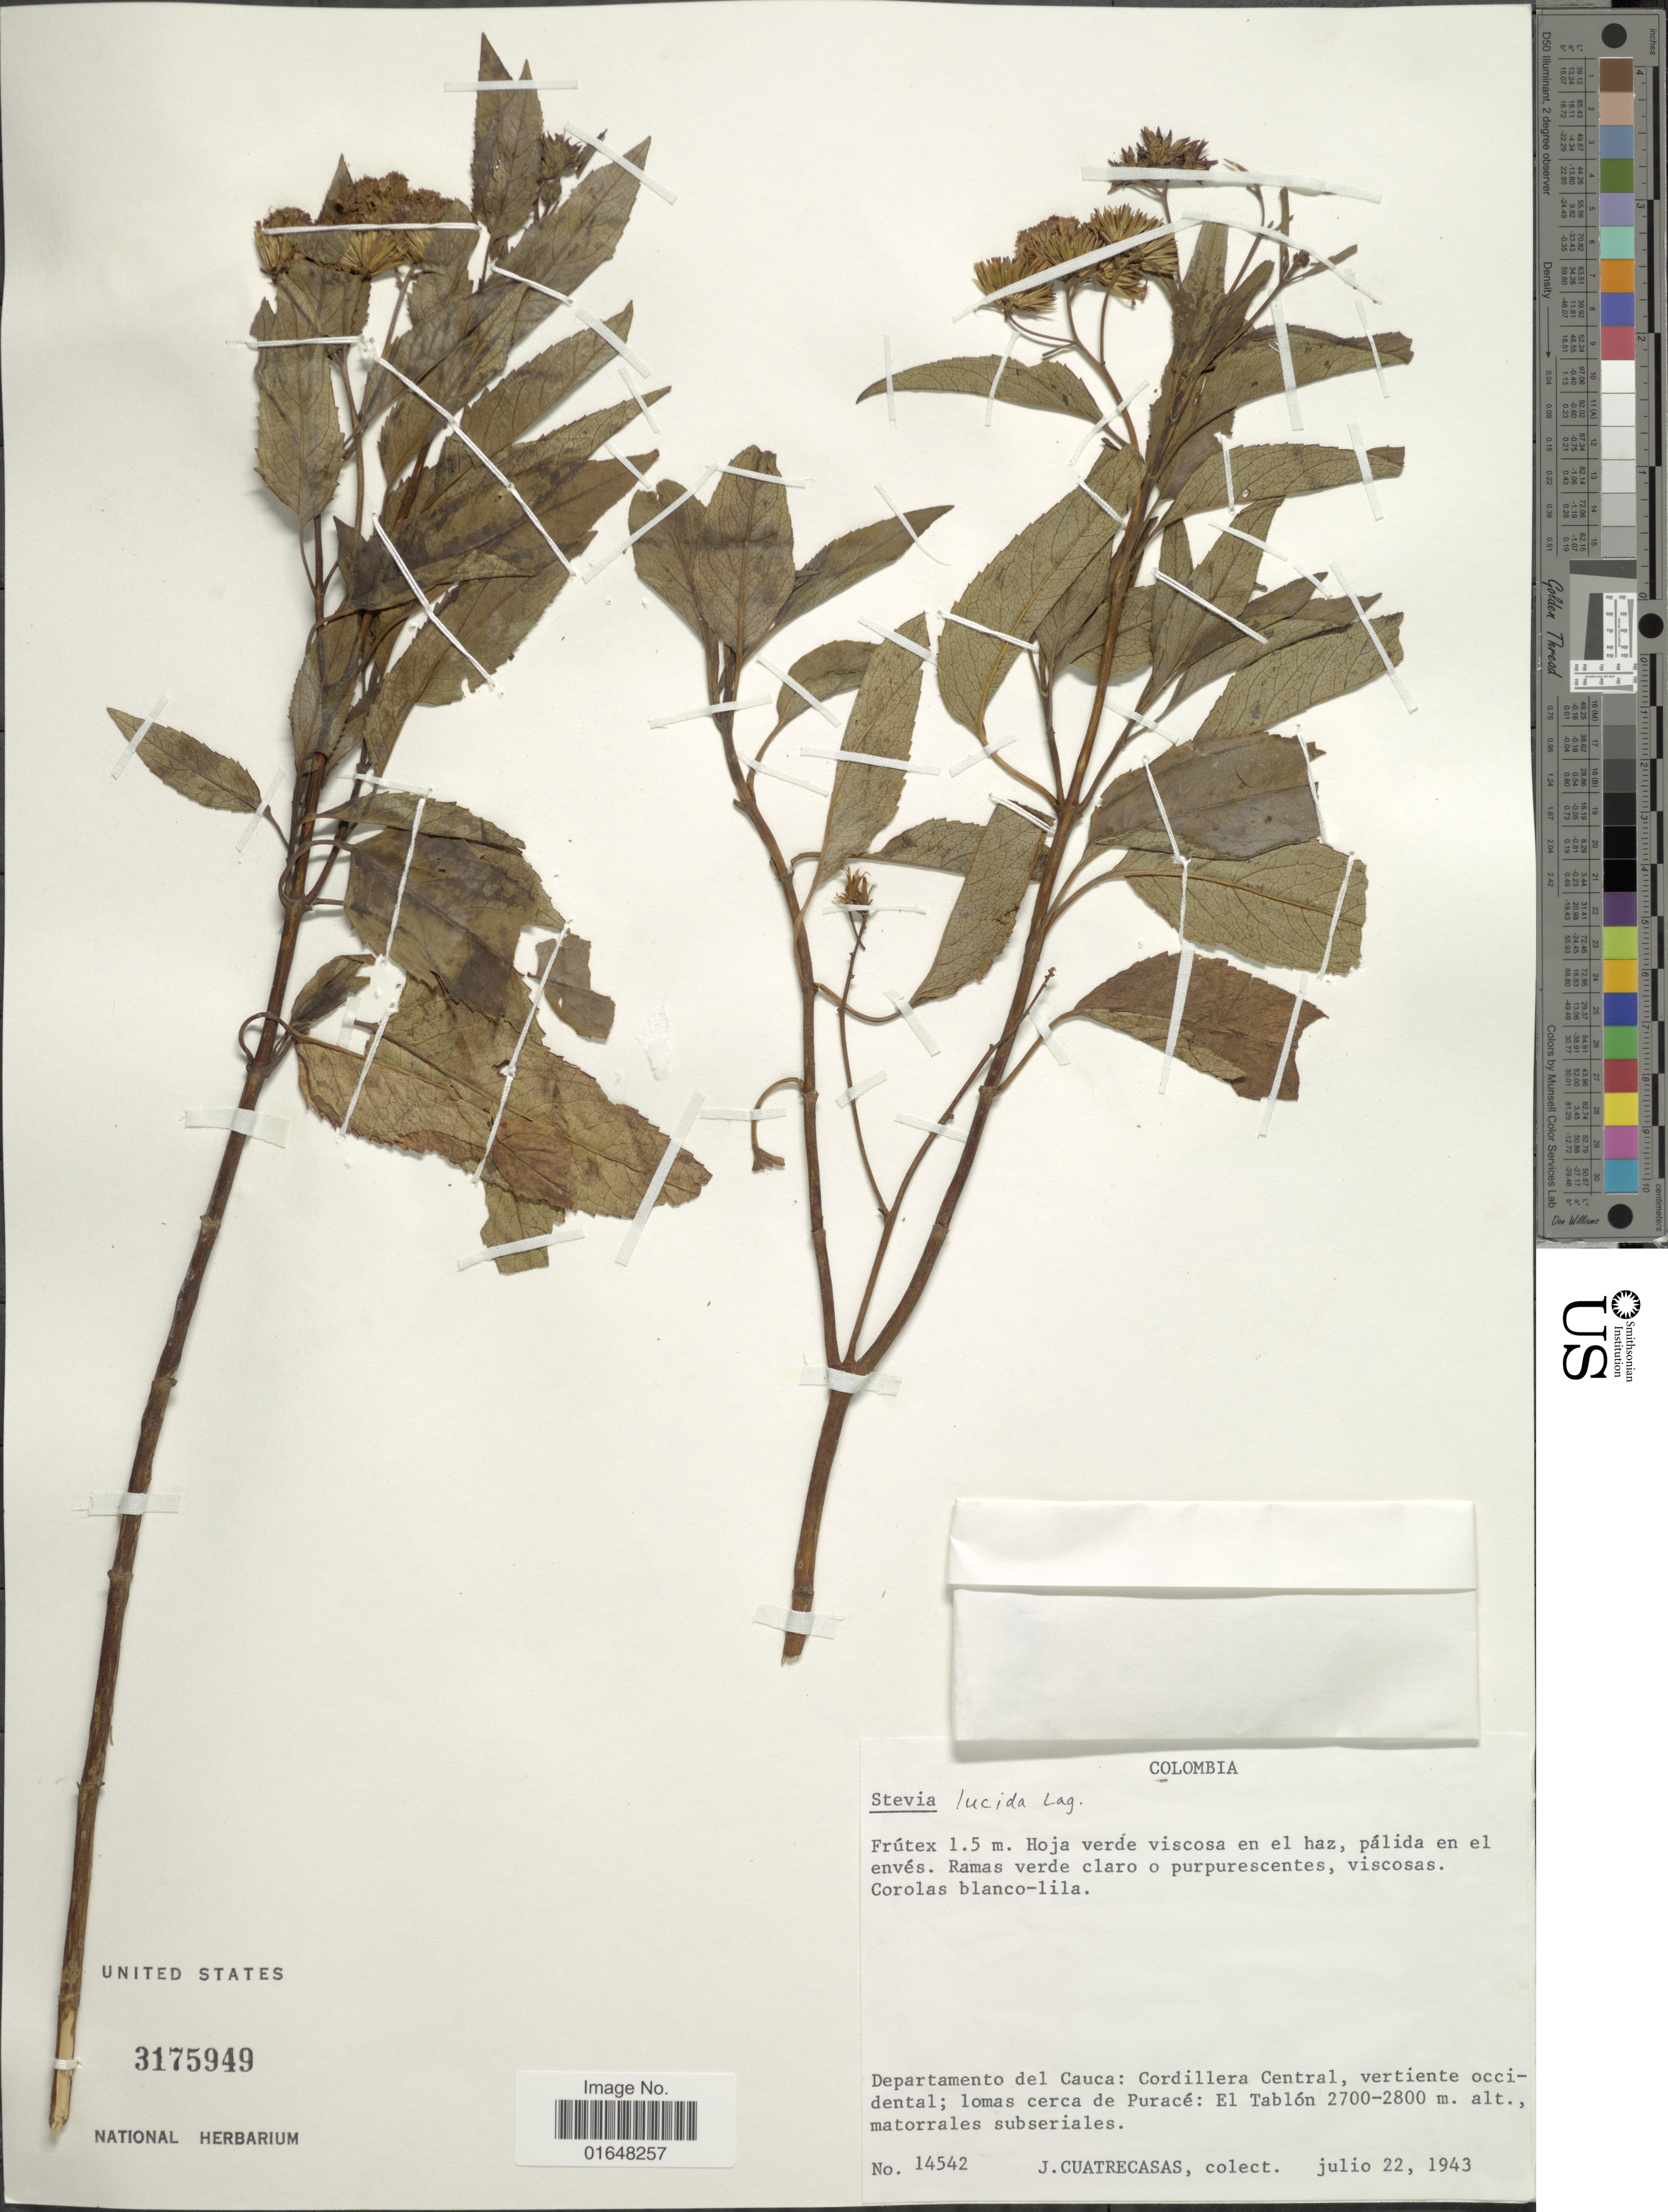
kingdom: Plantae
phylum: Tracheophyta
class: Magnoliopsida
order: Asterales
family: Asteraceae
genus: Stevia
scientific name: Stevia lucida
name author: Lag.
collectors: -. Cuatercasas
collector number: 14542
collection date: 1943-07-22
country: Colombia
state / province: Cauca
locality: Cordillera Central, vertiente occidental, lomas cerca de Purace, El Tablon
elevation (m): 2700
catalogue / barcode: US 3175949